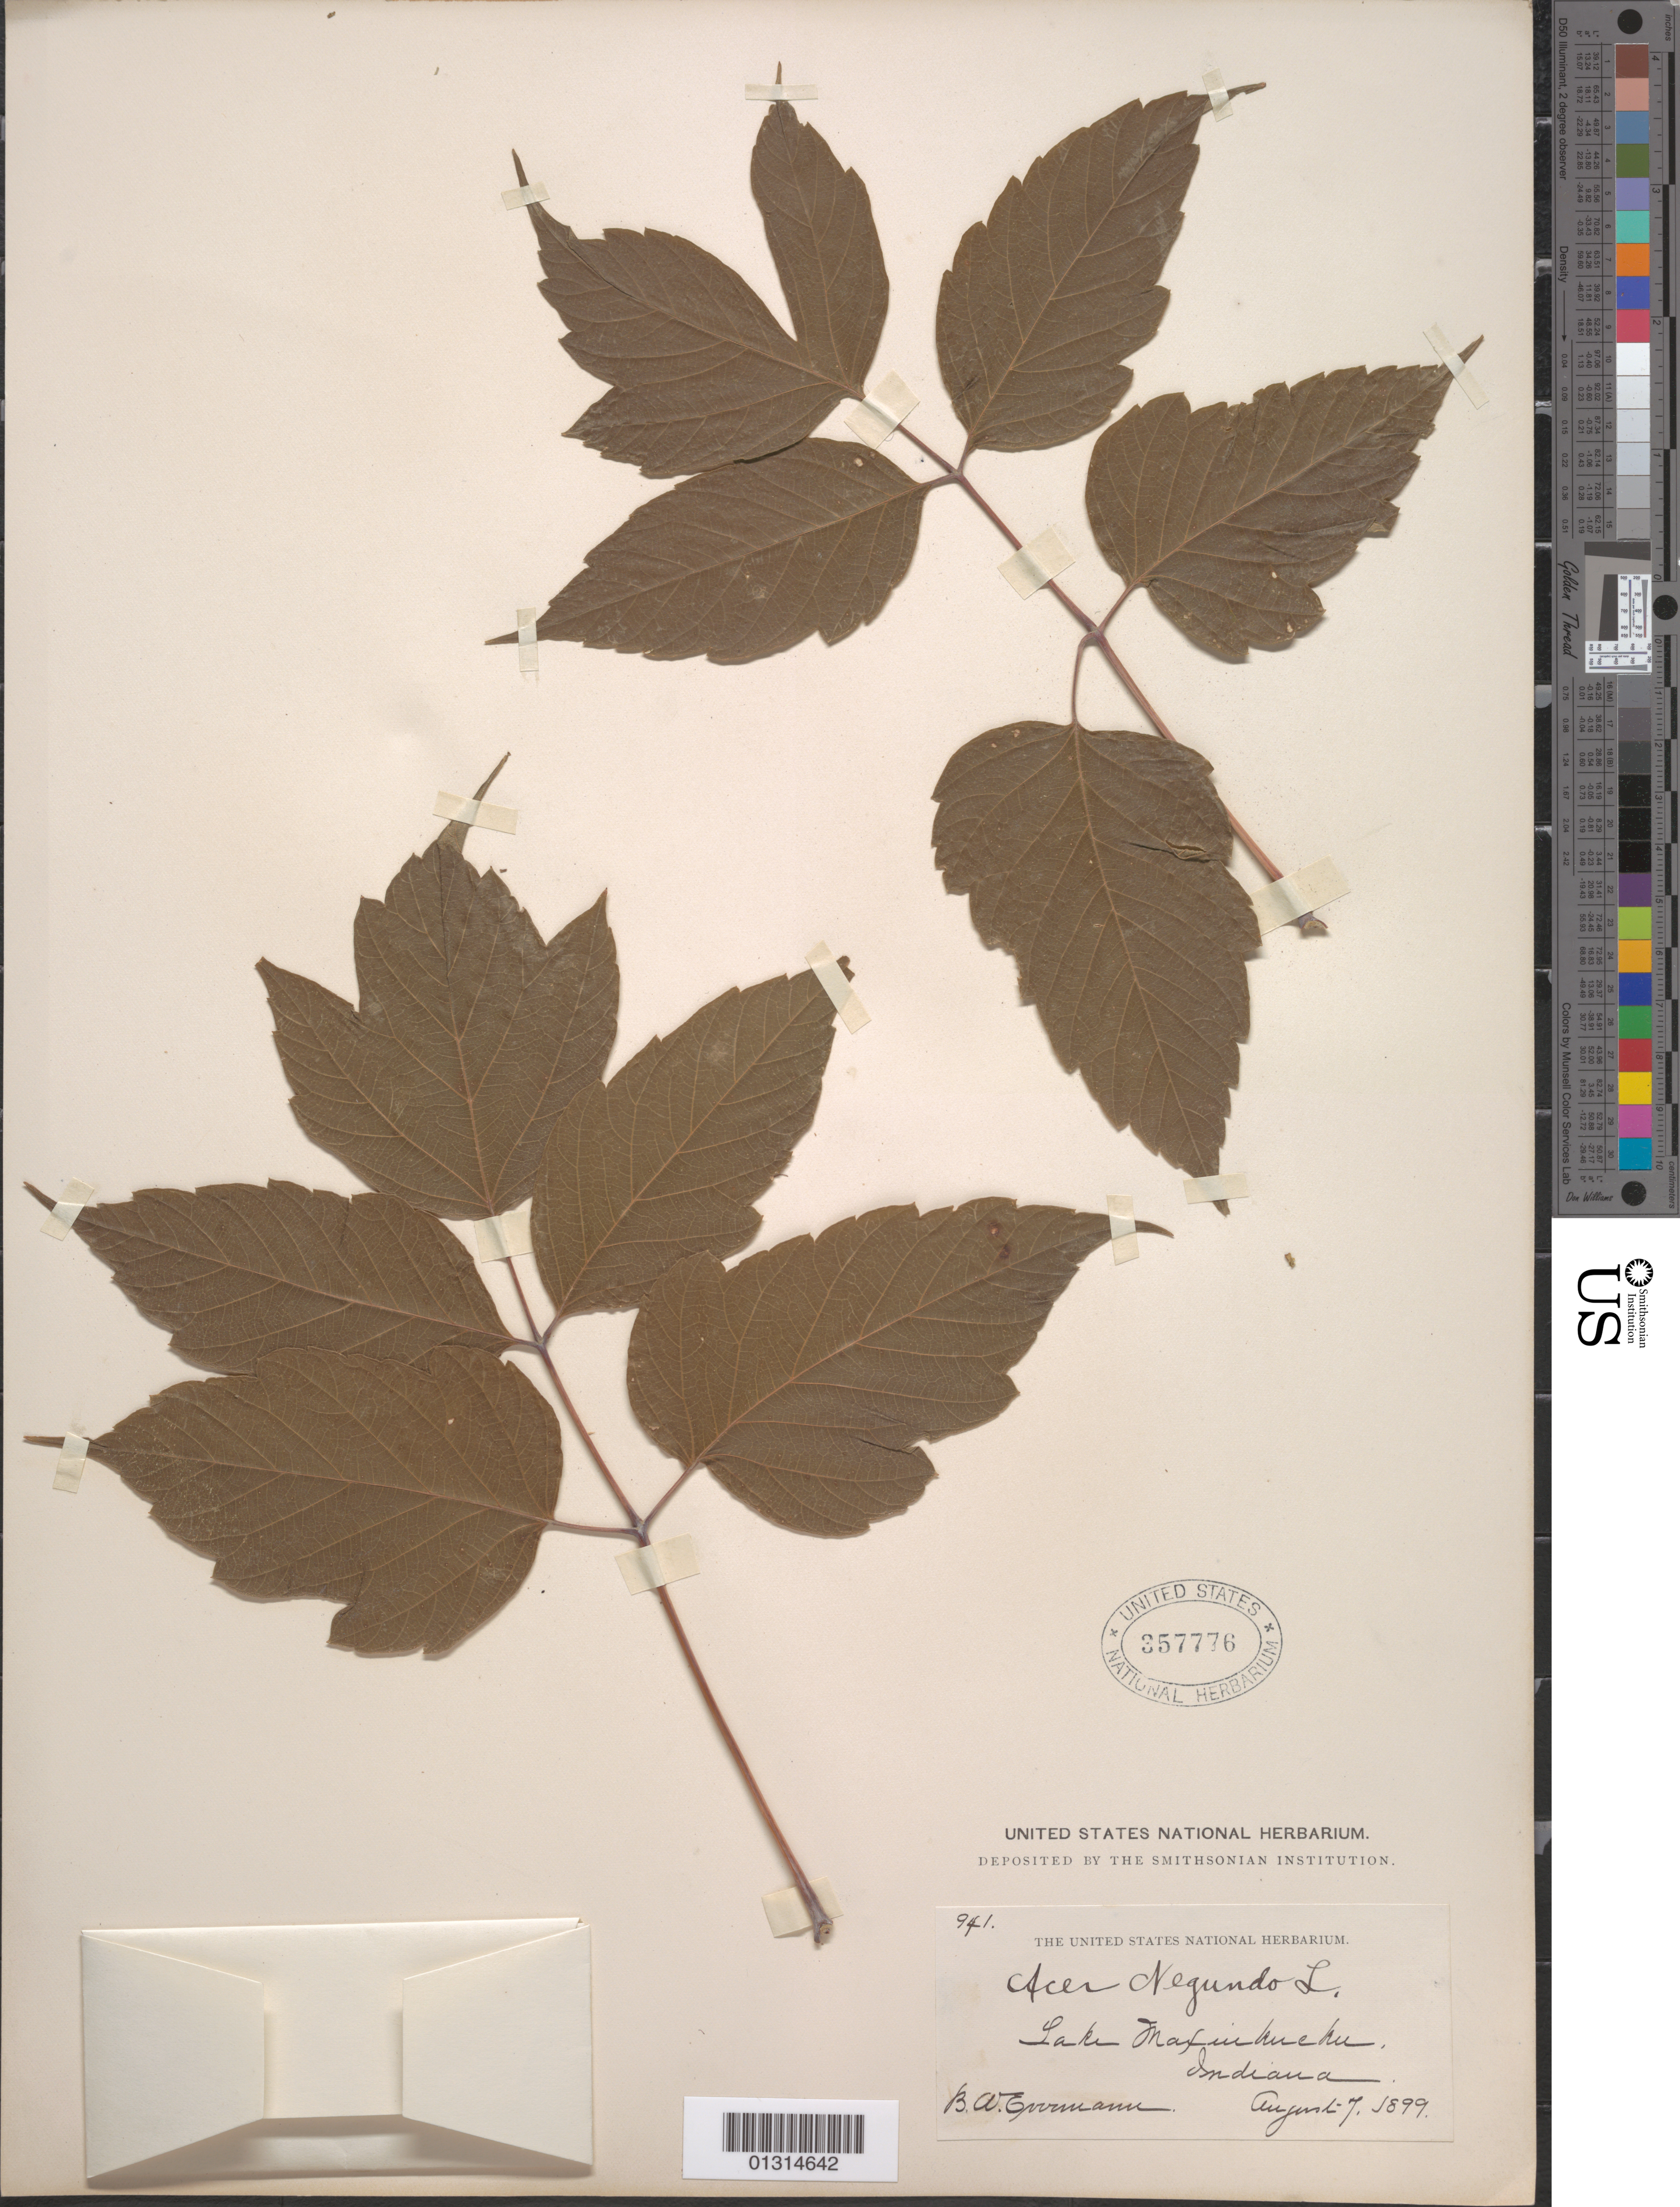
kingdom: Plantae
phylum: Tracheophyta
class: Magnoliopsida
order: Sapindales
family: Sapindaceae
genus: Acer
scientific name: Acer negundo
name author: L.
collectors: B. W. Evermann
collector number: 941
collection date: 1899-08-07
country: United States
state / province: Indiana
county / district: Marshall County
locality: Lake Maxinkuckee.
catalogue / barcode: US 357776